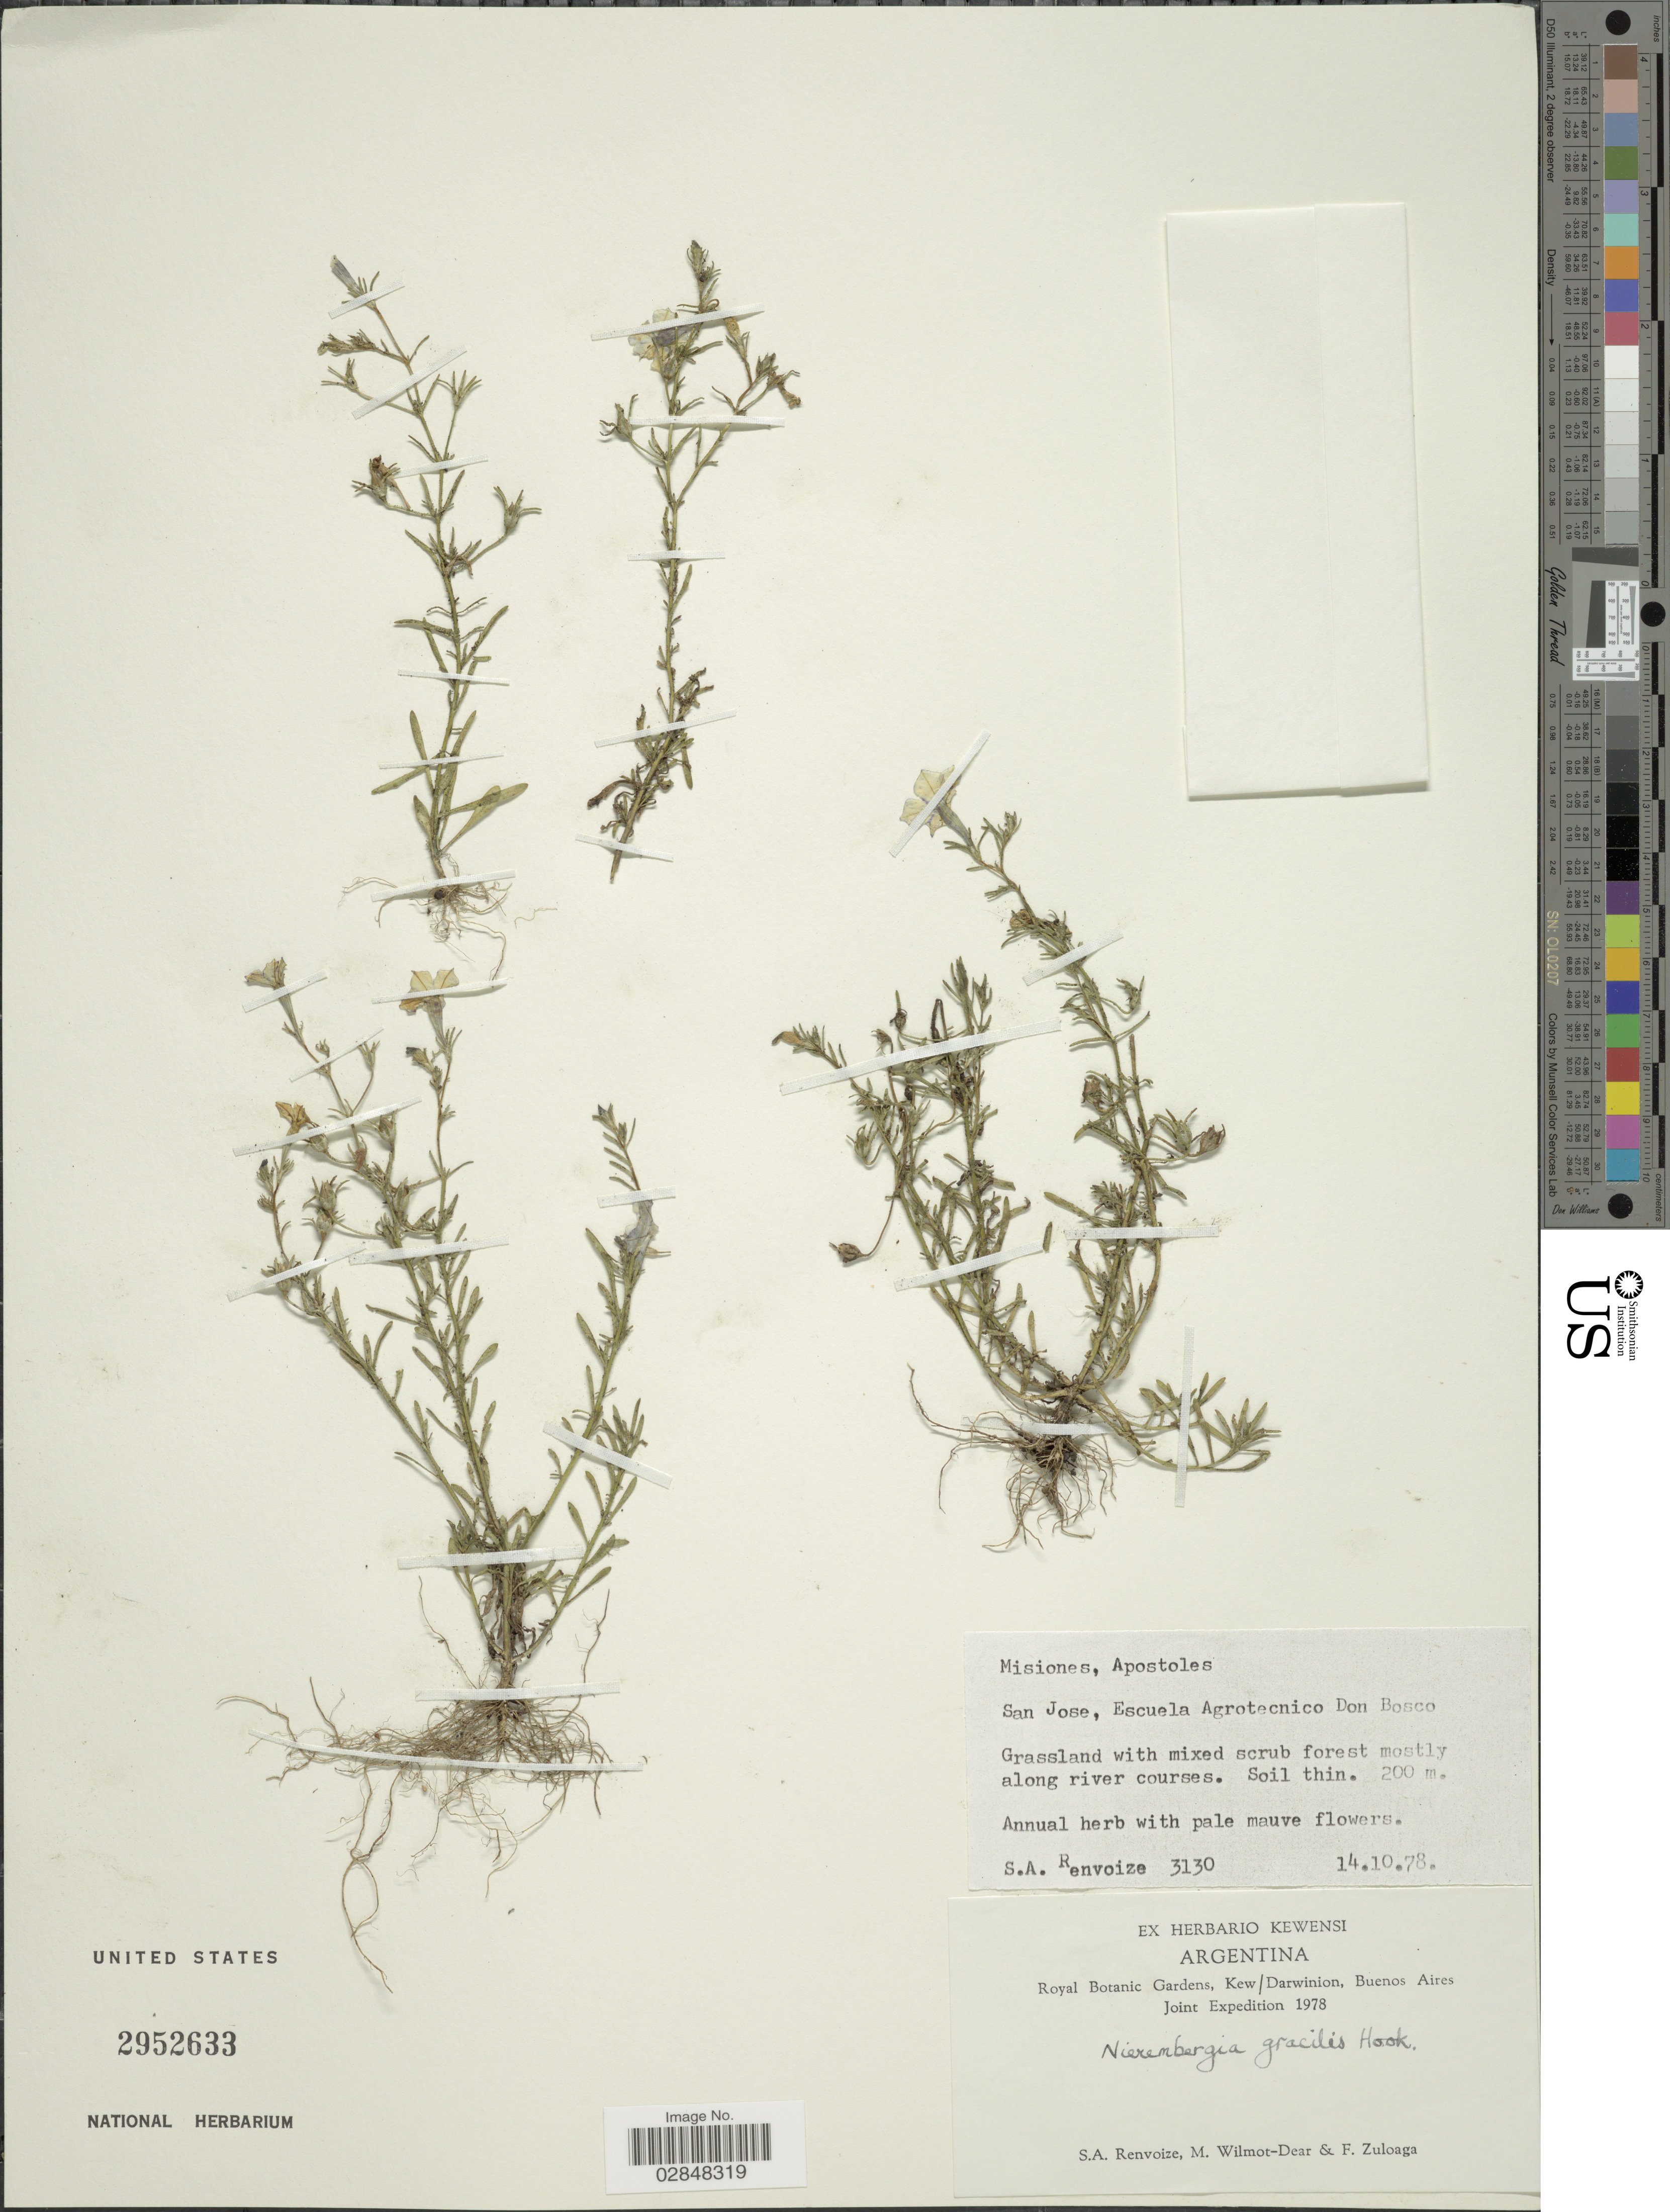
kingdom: Plantae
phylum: Tracheophyta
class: Magnoliopsida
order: Solanales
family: Solanaceae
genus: Nierembergia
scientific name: Nierembergia linariifolia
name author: Graham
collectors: S. A. Renvoize, M. Wilmot-Dear & F. Zuloaga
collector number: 3130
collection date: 1978-10-14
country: Argentina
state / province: Misiones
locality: Apostoles. San Jose, Escuela Agrotecnico Don Bosco.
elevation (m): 200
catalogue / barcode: US 2952633